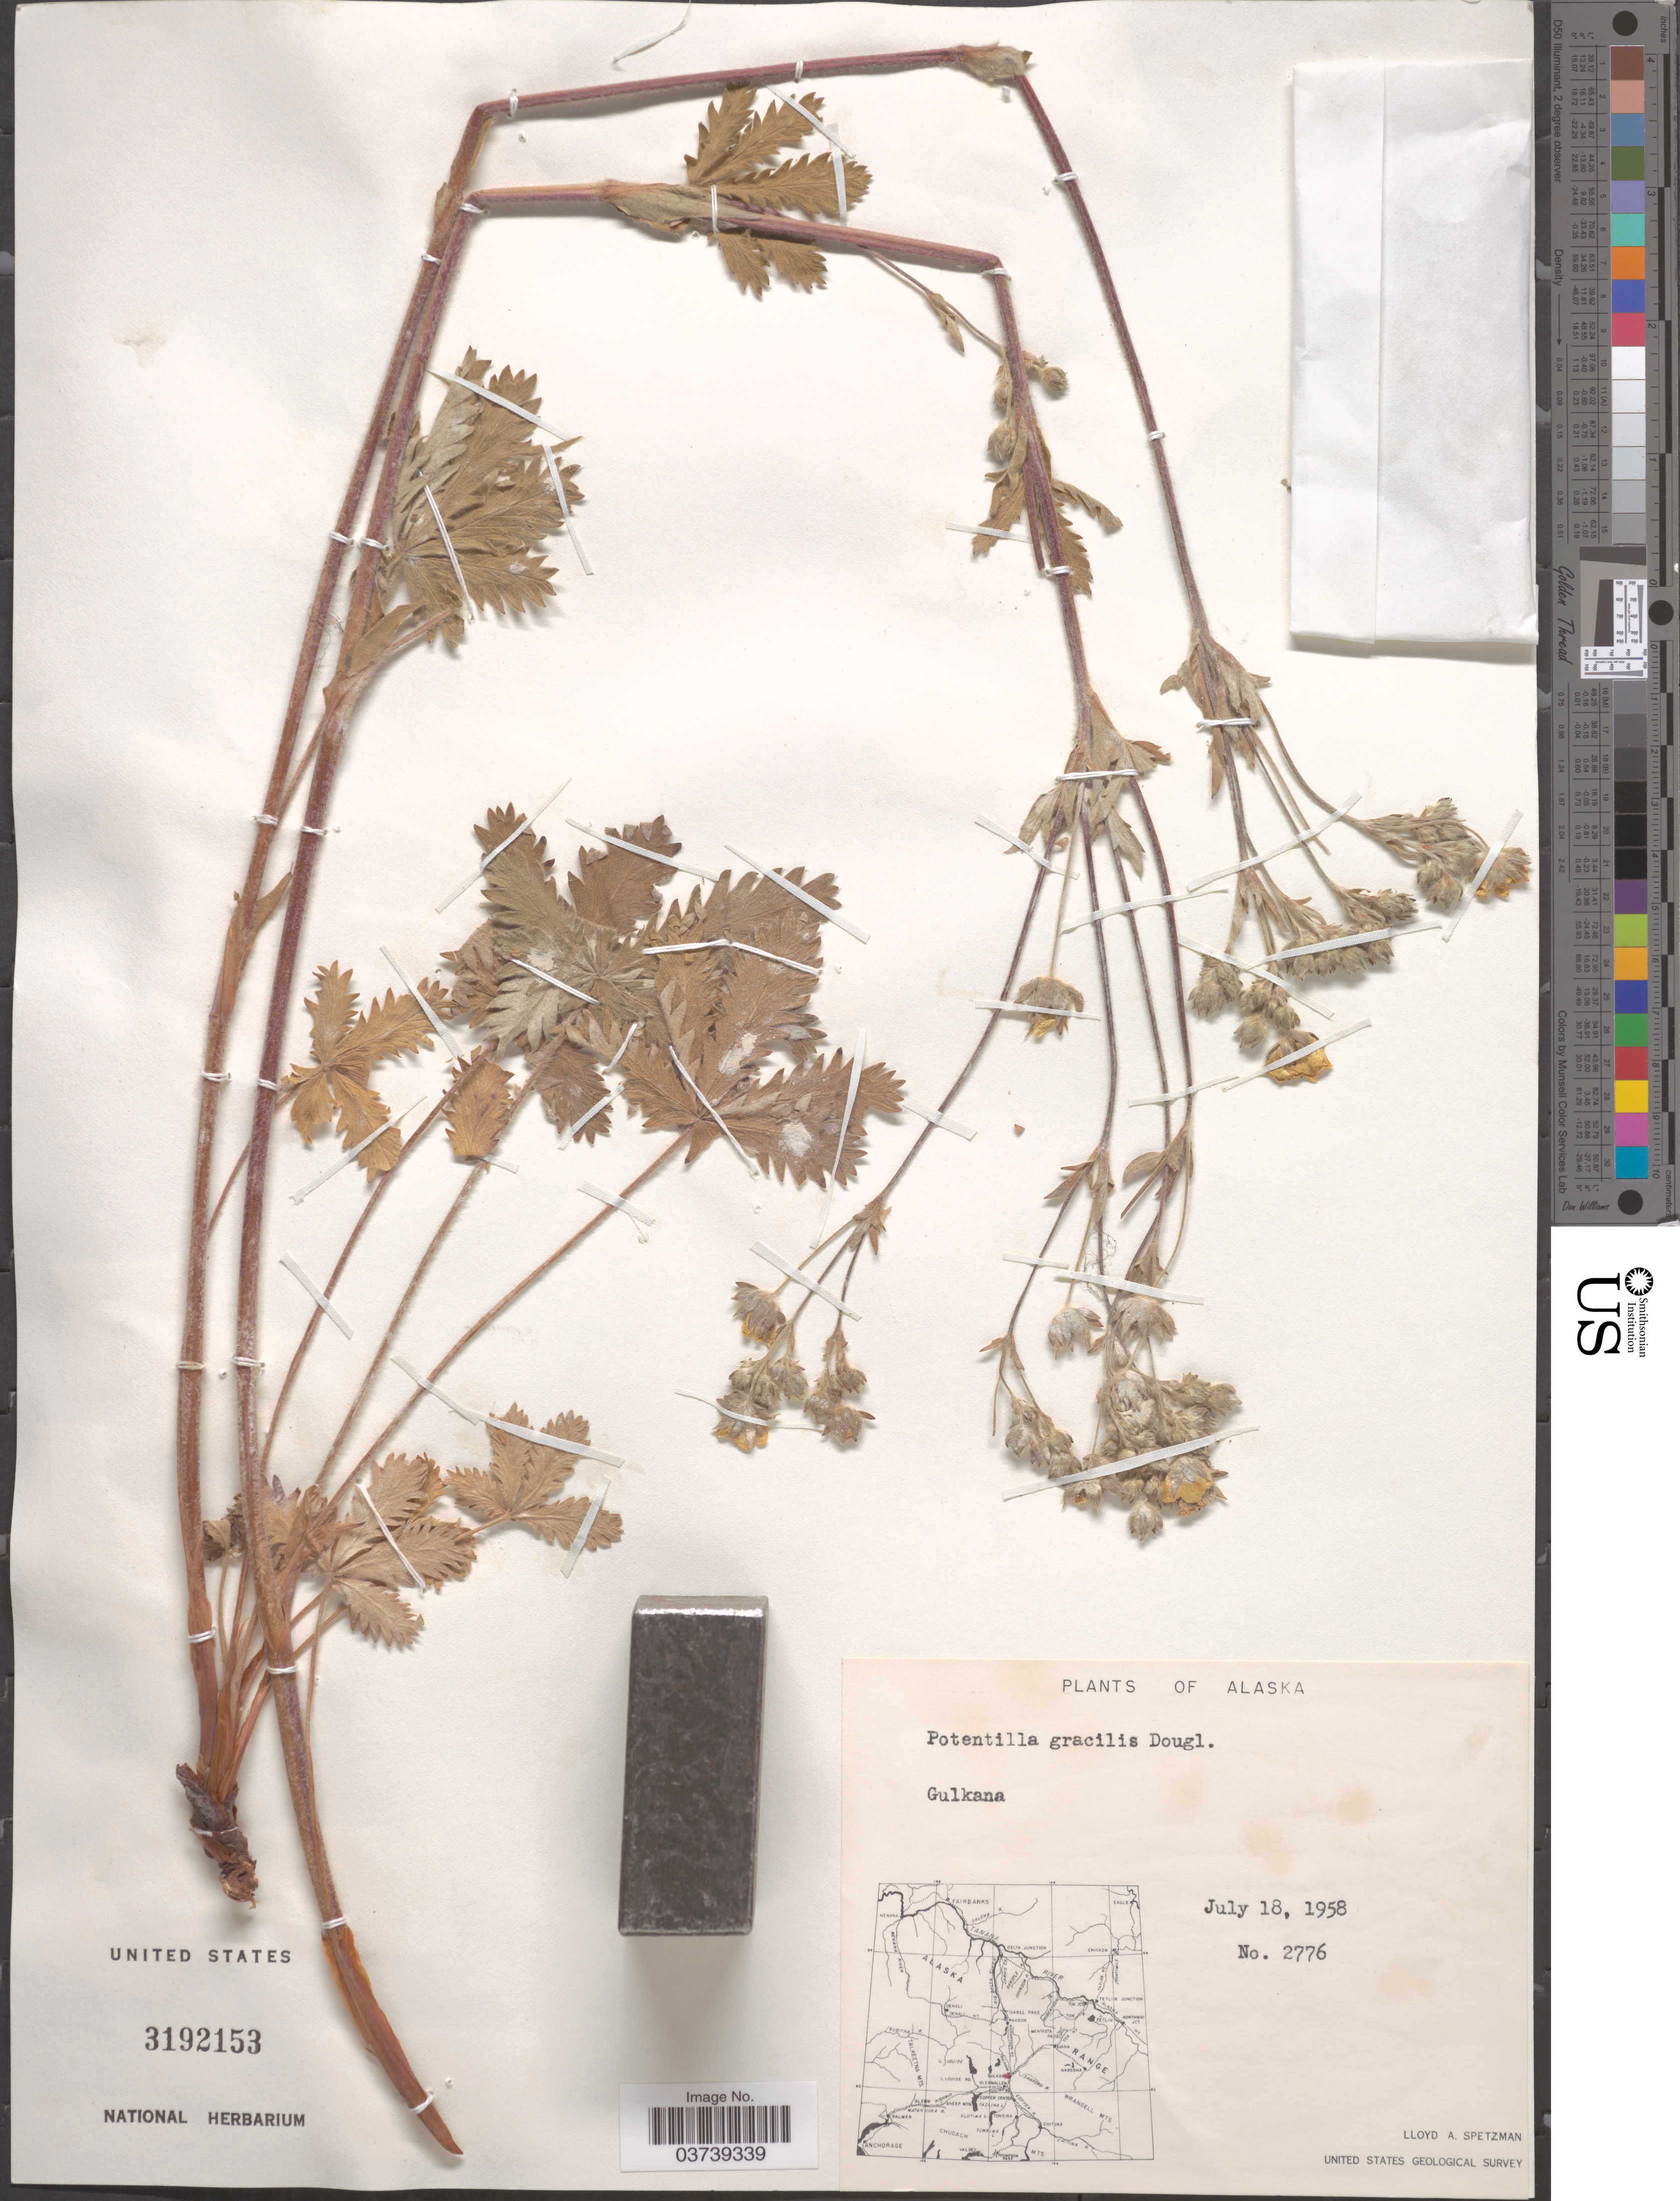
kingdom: Plantae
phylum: Tracheophyta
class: Magnoliopsida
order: Rosales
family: Rosaceae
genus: Potentilla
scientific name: Potentilla gracilis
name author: Douglas ex Hook.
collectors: L. Spetzman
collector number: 2776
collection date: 1958-07-18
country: United States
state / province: Alaska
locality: Gulkana.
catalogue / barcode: US 3192153